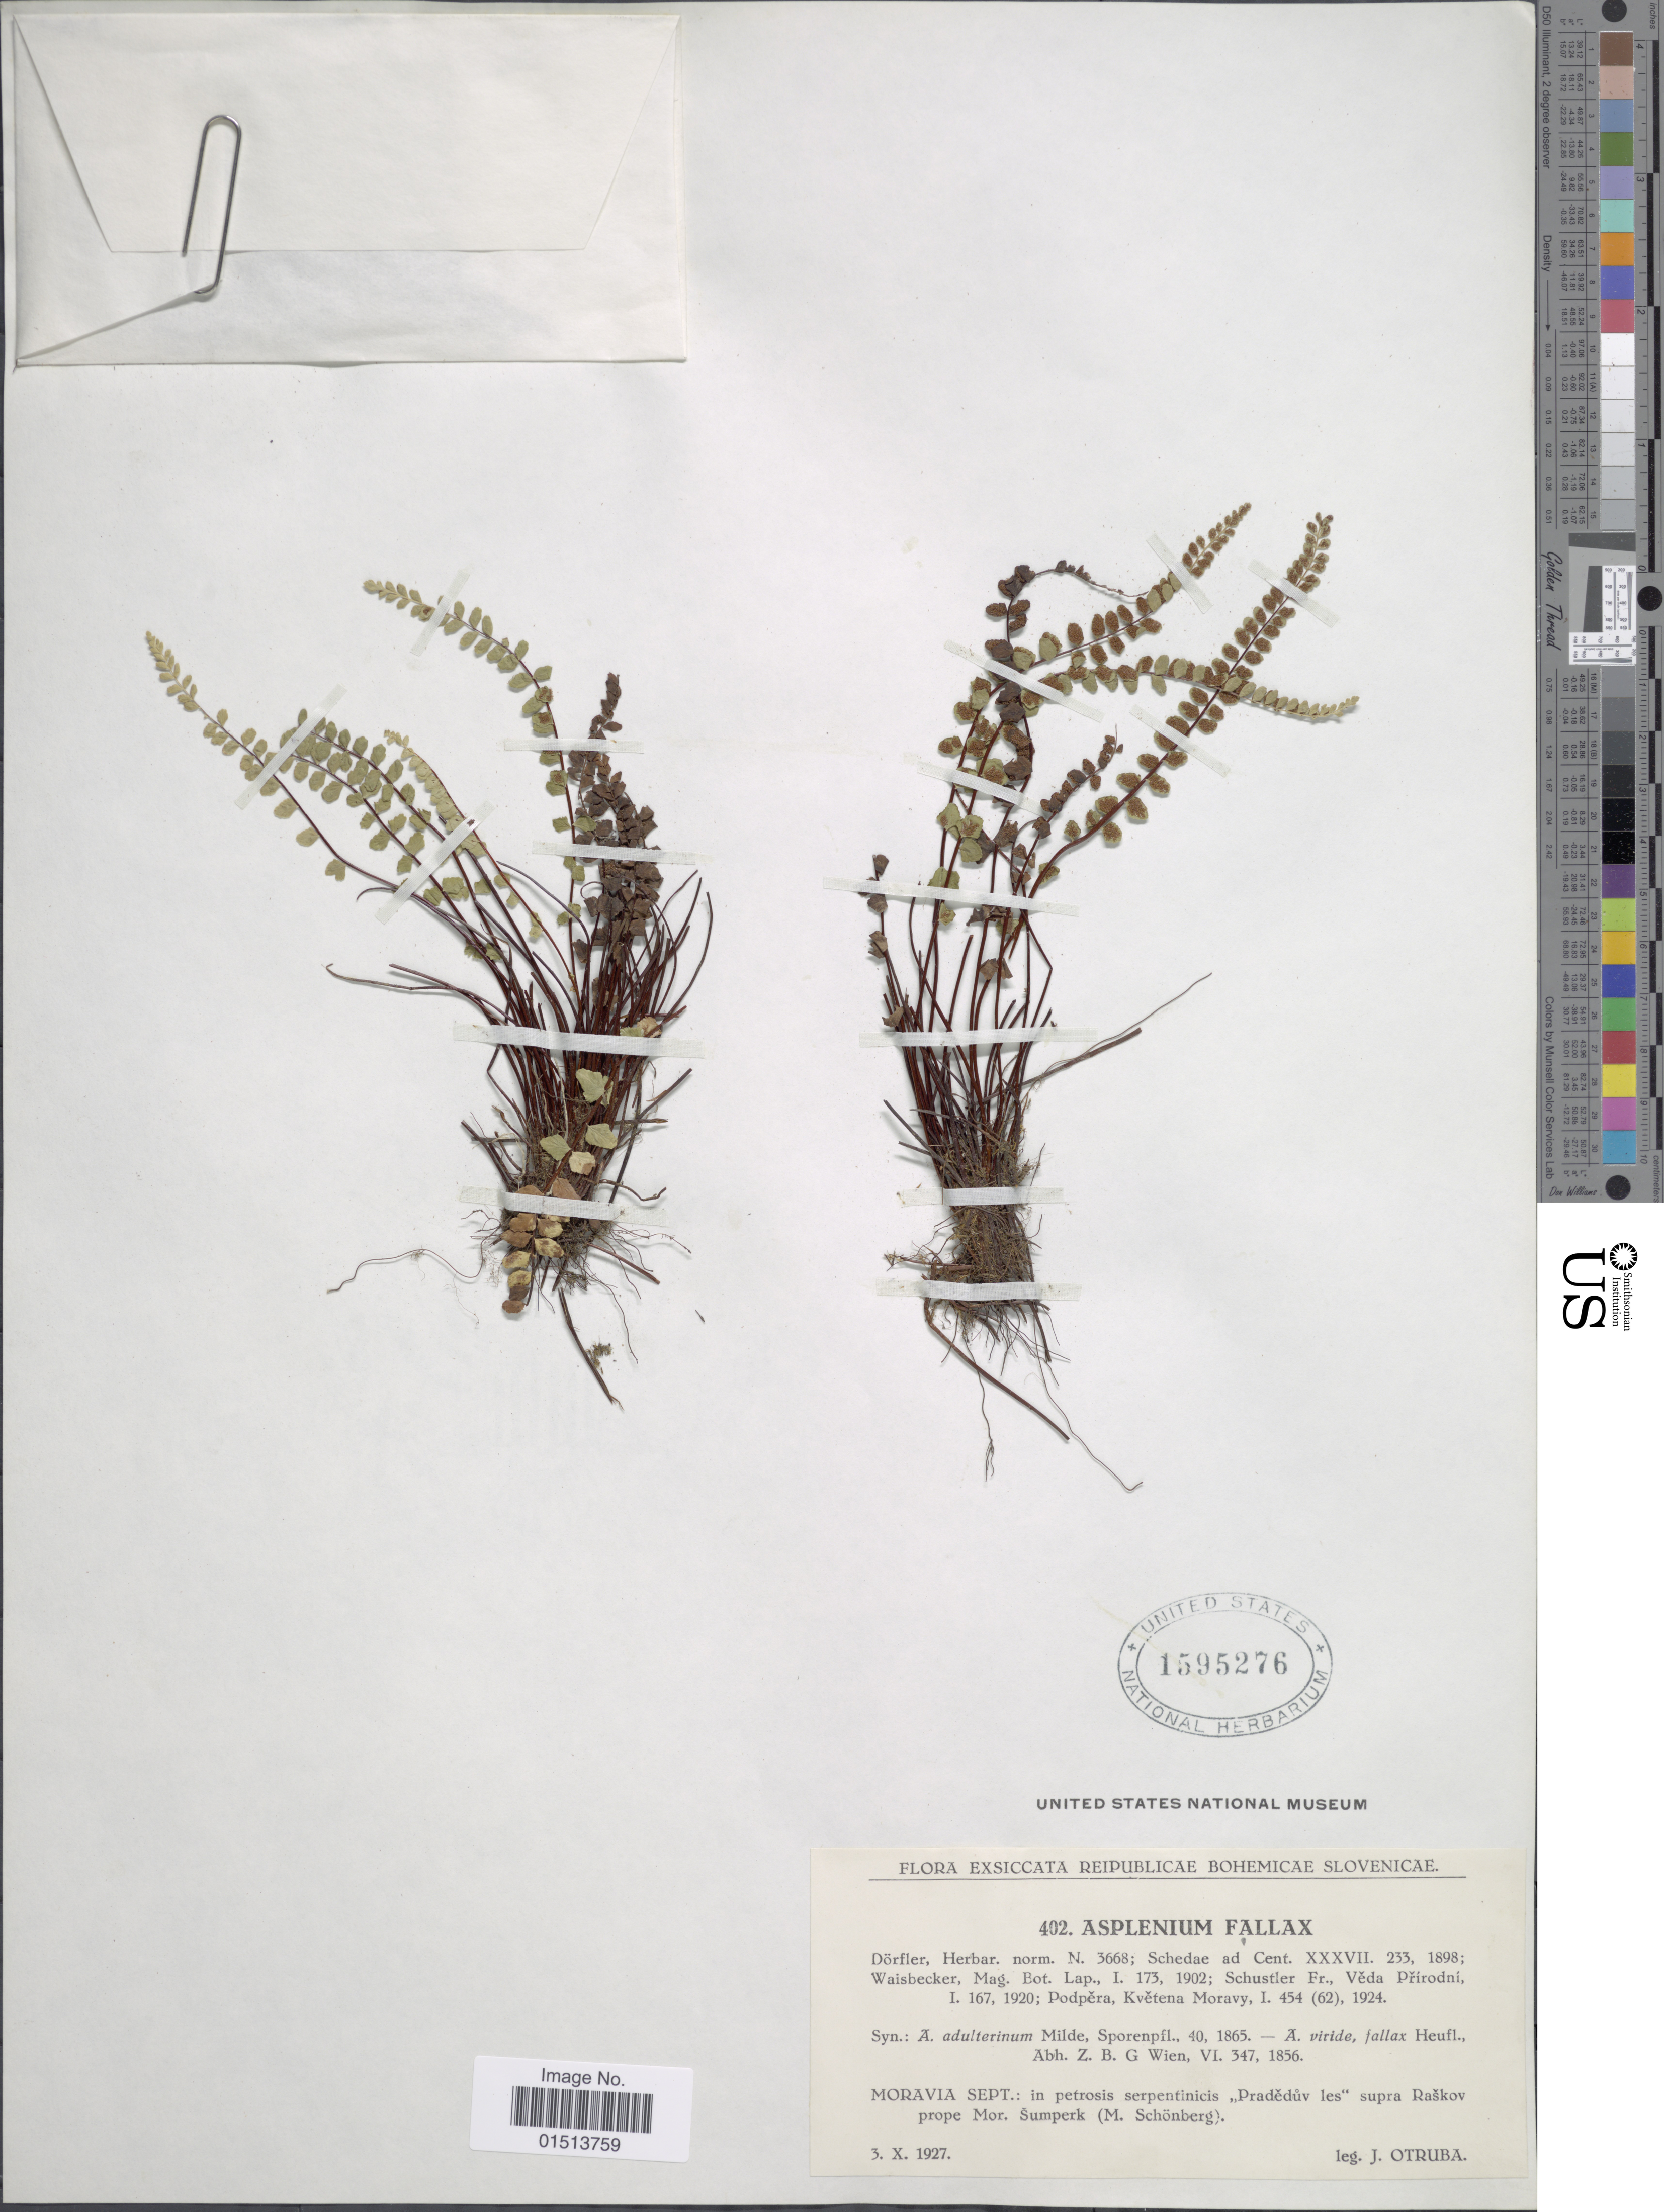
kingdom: Plantae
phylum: Tracheophyta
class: Polypodiopsida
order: Polypodiales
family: Aspleniaceae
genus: Asplenium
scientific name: Asplenium adulterinum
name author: Milde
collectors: J. Otruba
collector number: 402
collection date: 1927-10-03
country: Czechia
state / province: Olomouc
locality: Reipublicae Bohemicae Slovenicae, Moravia sept.: in petrosis serpentinicis "Pradeduv les"supra Raskov prope Mor. Sumperk (M. Schönberg). [interpreted]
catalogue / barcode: US 1595276